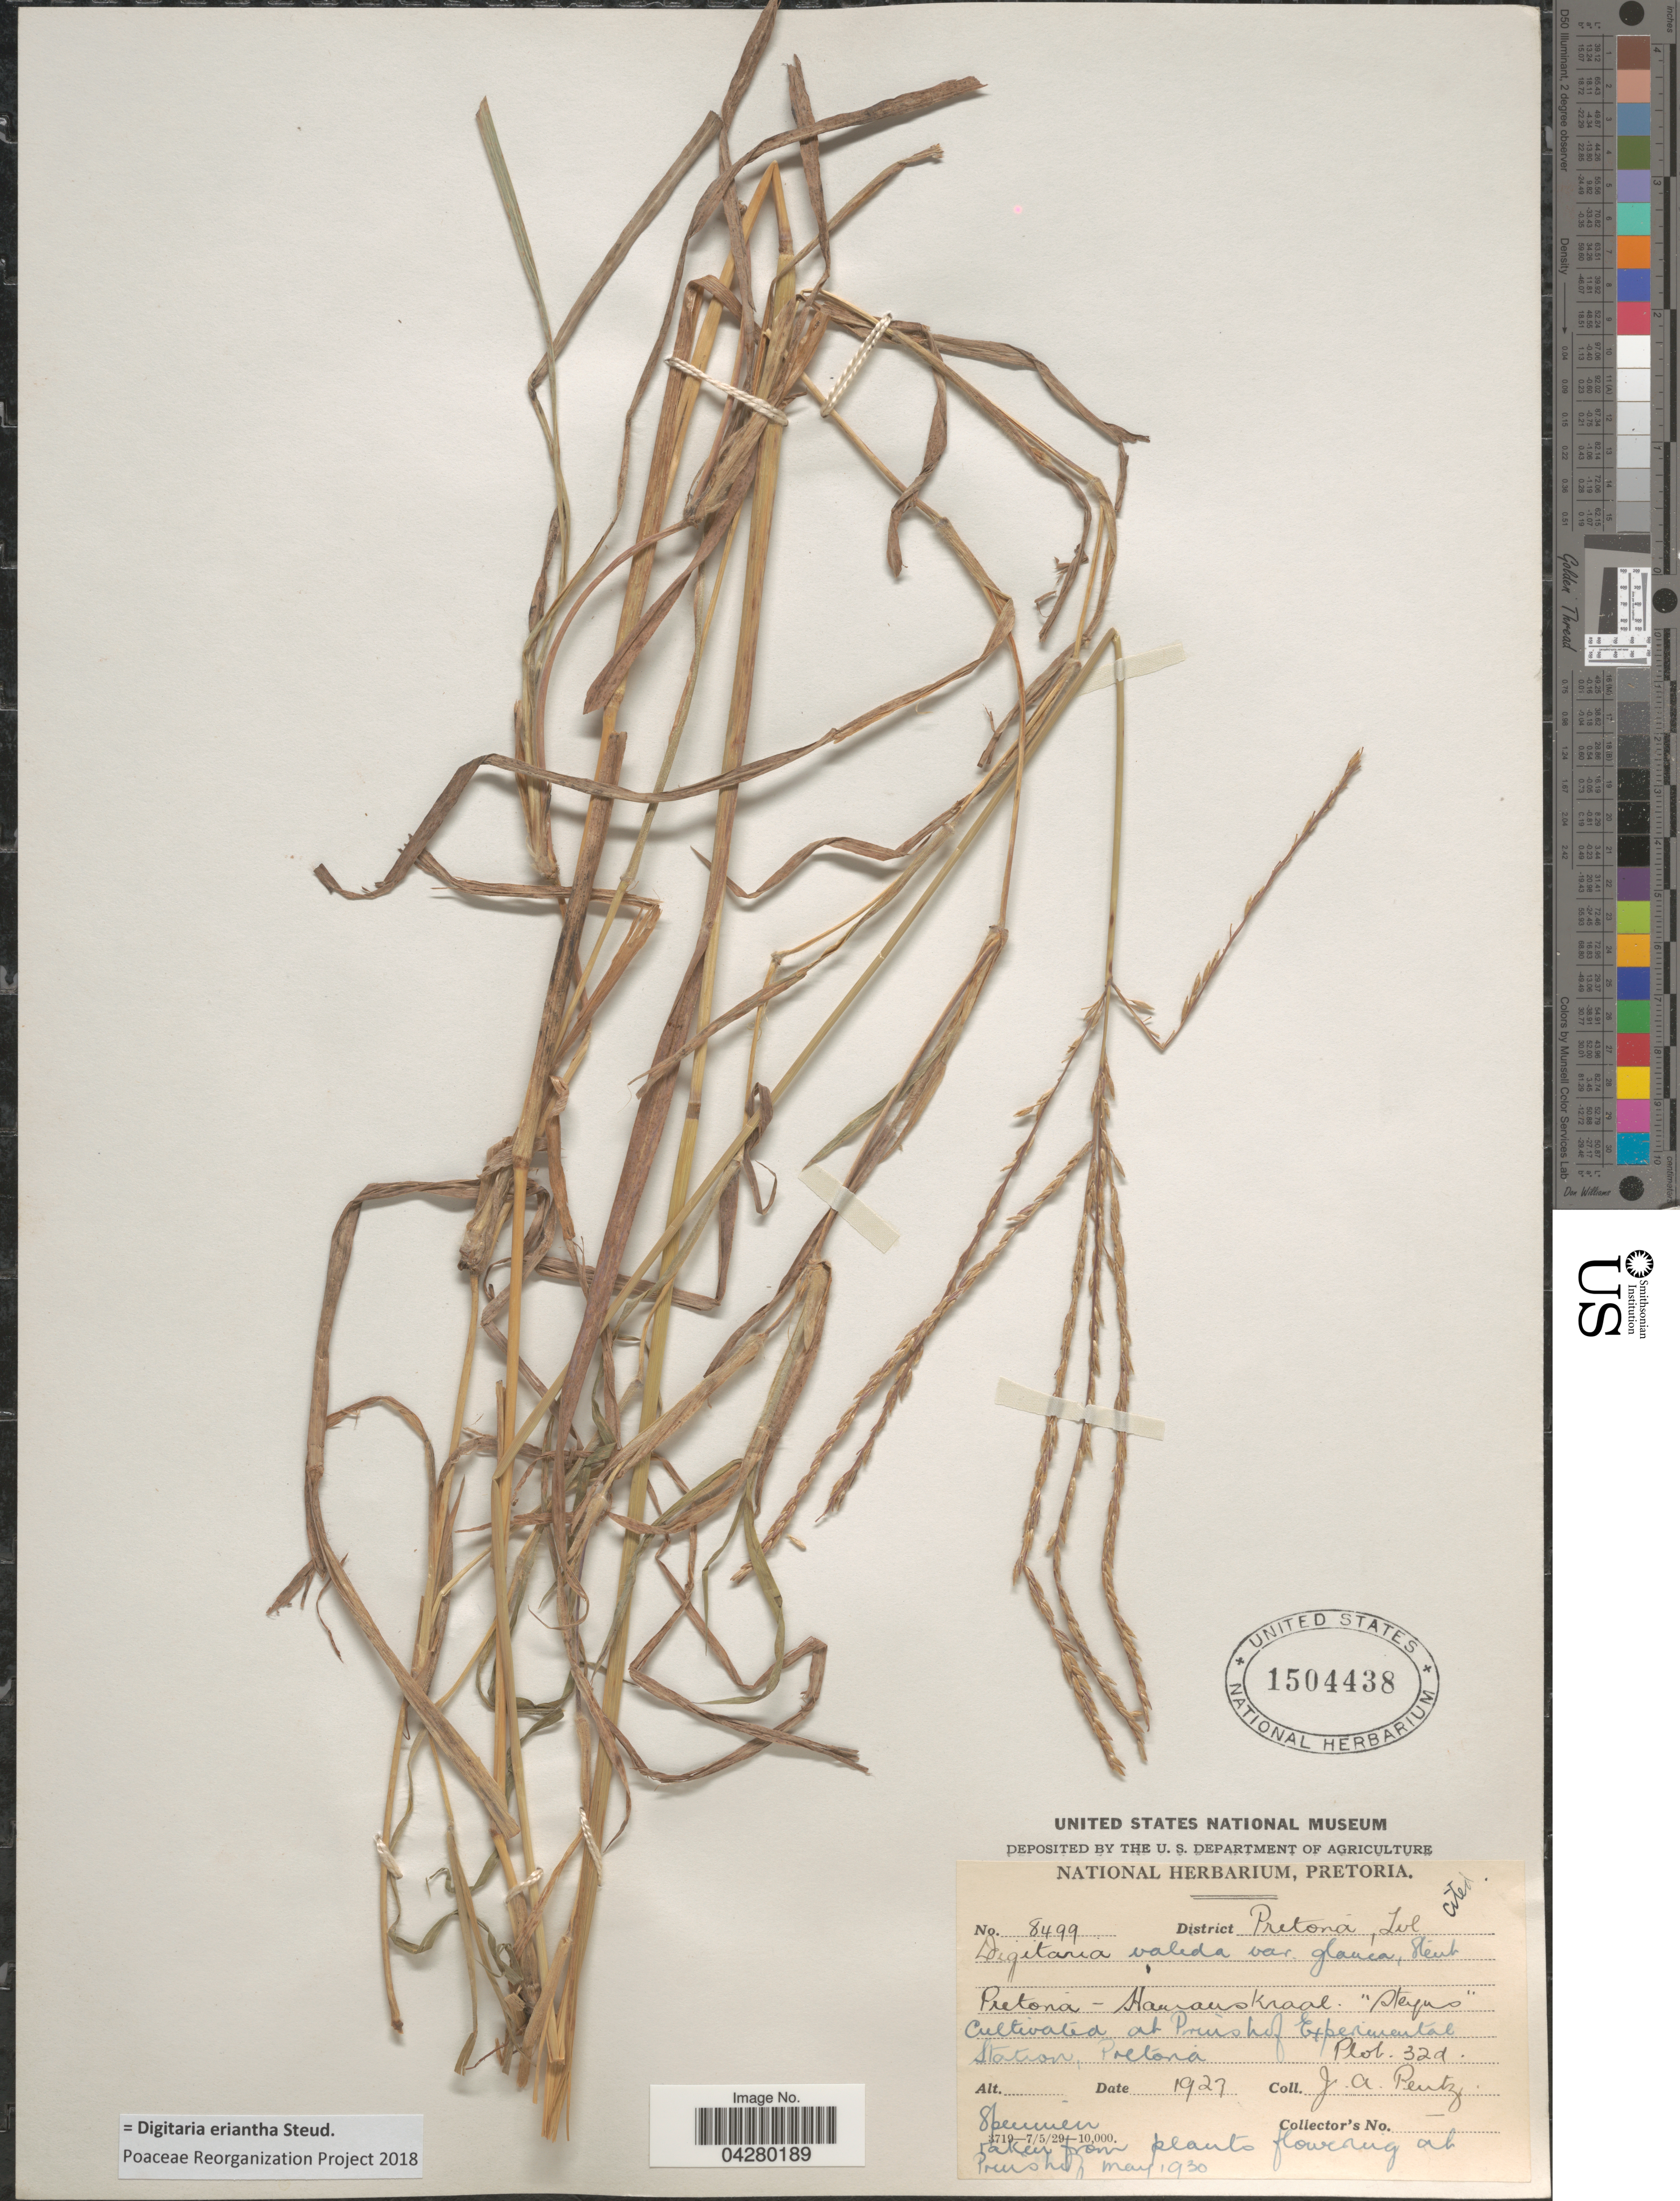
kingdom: Plantae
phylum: Tracheophyta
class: Liliopsida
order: Poales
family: Poaceae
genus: Digitaria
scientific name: Digitaria eriantha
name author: Steud.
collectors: J. Pentz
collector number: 8499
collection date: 1927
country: South Africa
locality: Cultivated at the Prinshof Experimental Station, Pretoria. Plot 32a.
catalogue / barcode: US 1504438